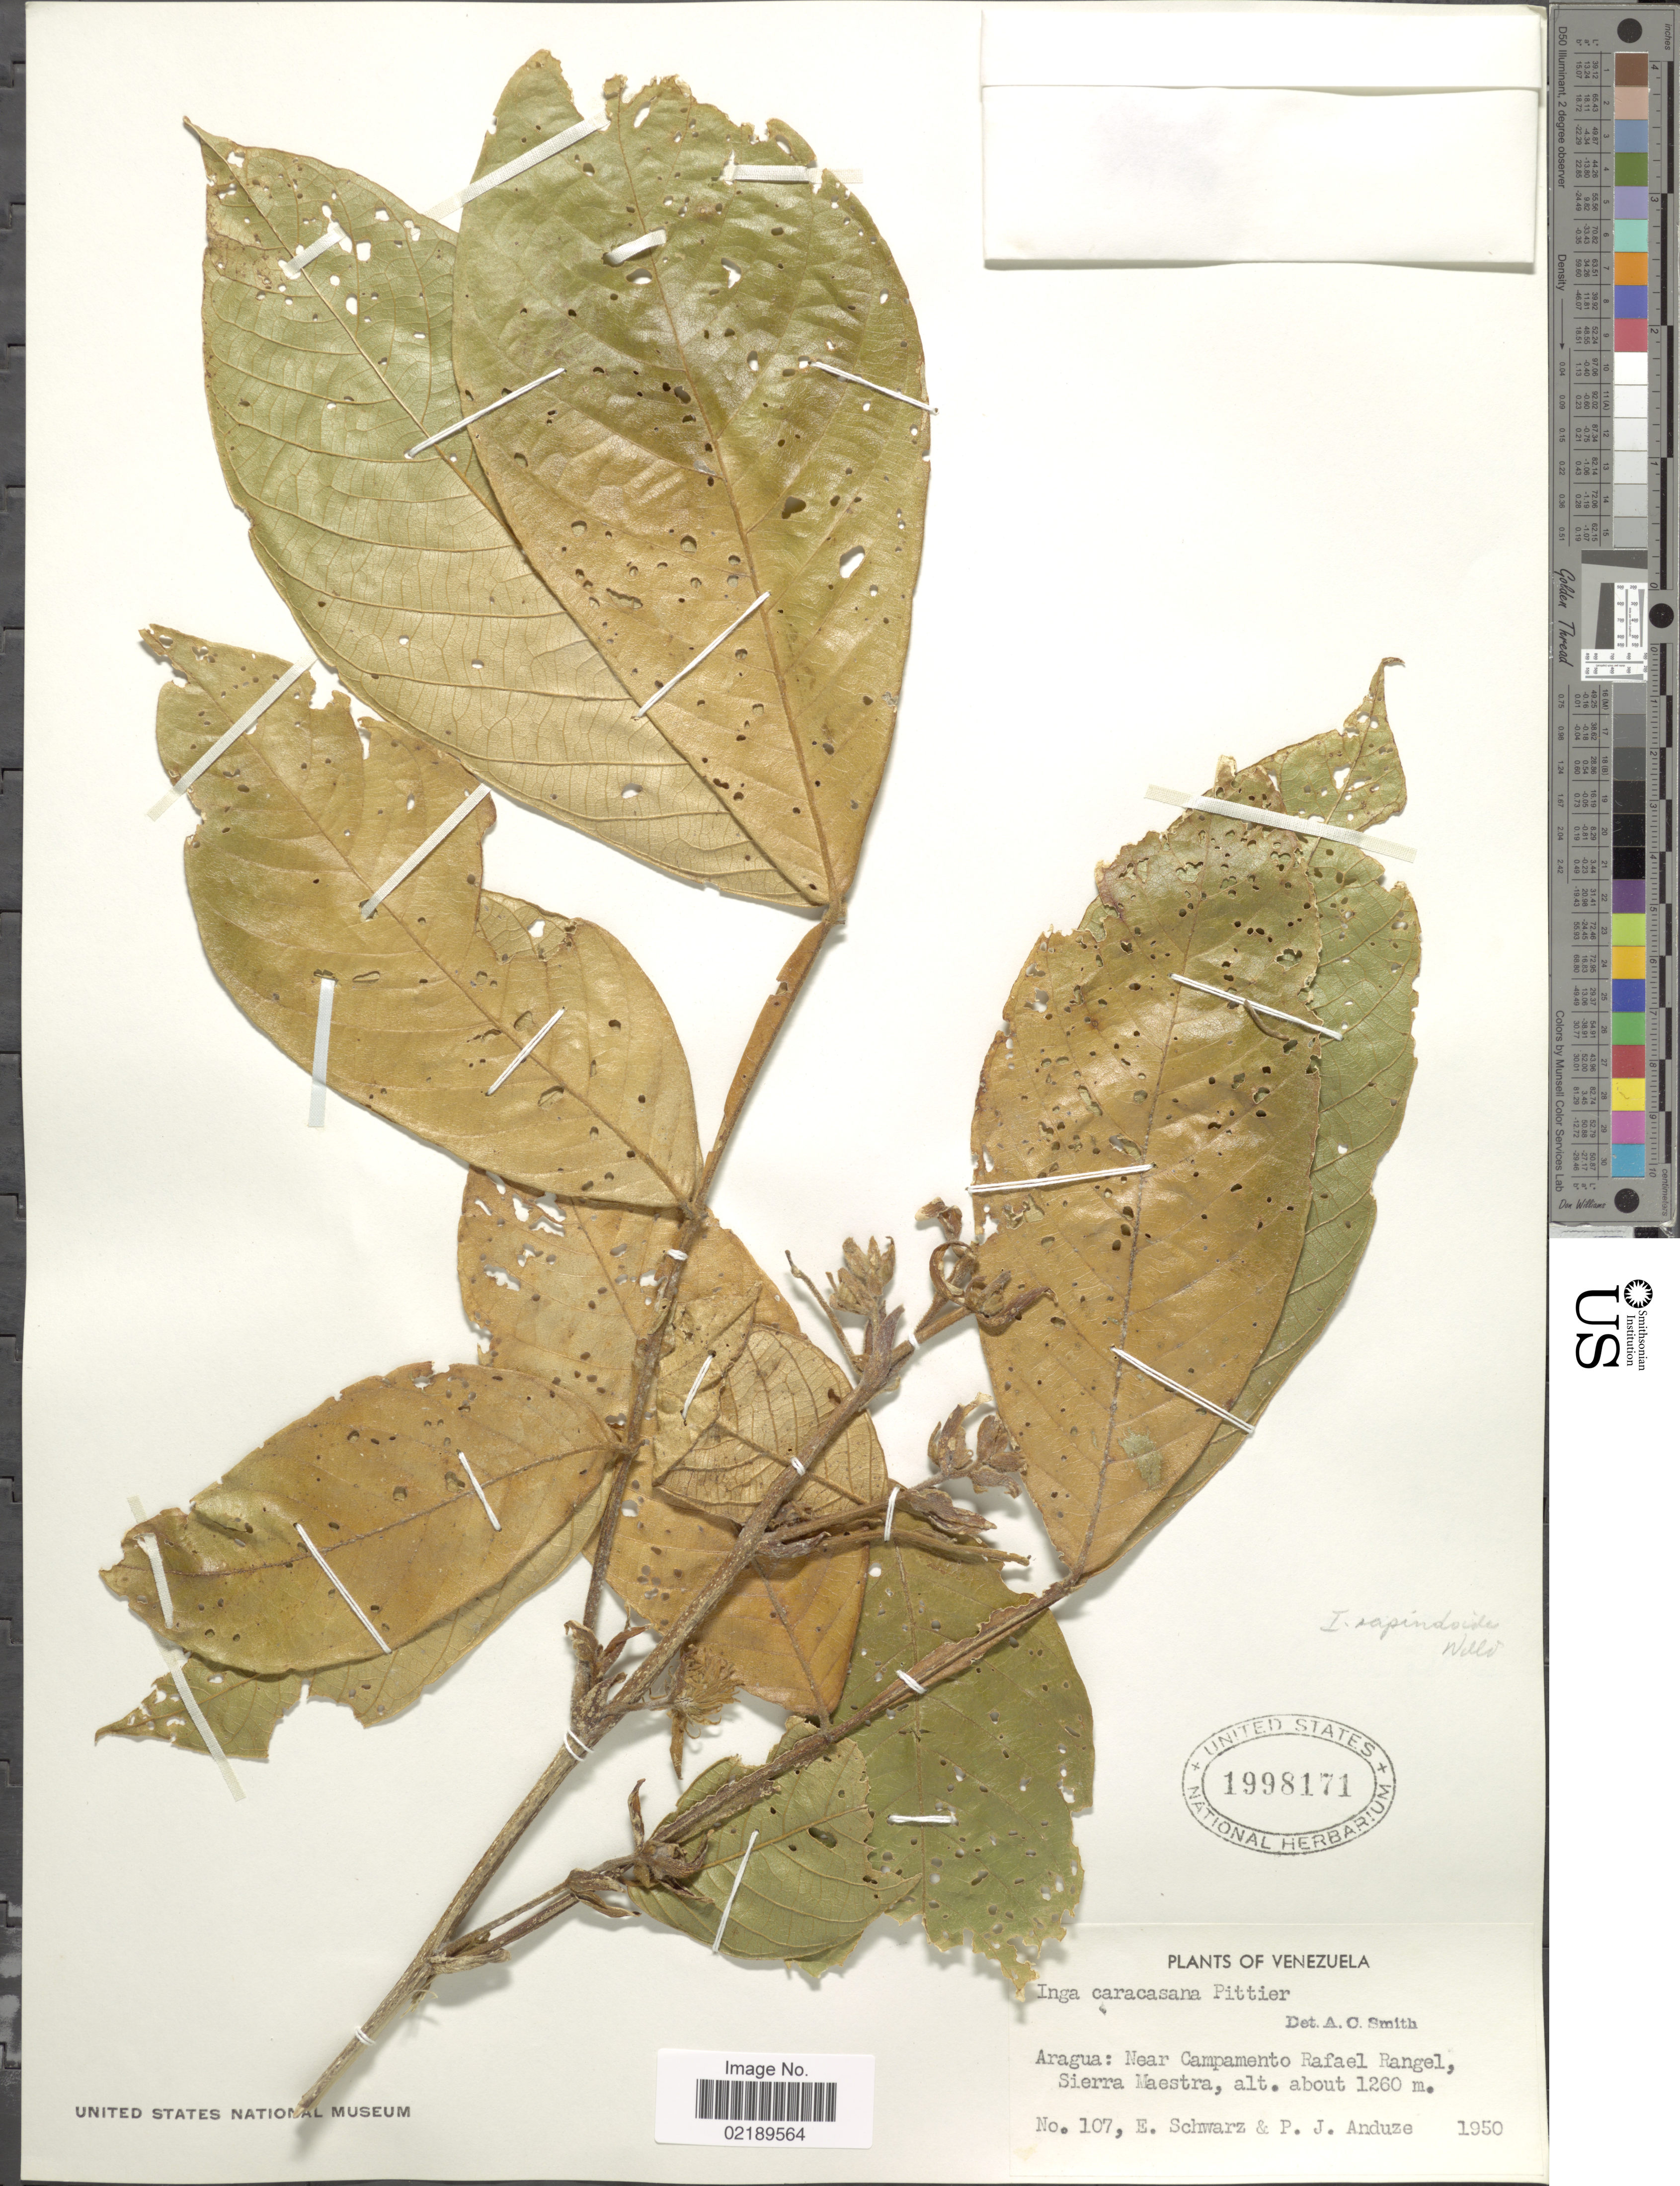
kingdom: Plantae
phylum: Tracheophyta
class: Magnoliopsida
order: Fabales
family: Fabaceae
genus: Inga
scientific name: Inga sapindoides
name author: Willd.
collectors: E. Schwarz & P. Anduze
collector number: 107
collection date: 1950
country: Venezuela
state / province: Aragua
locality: Near Campamento Rafael Rangel, Sierra Maestra.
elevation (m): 1260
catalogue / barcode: US 1998171